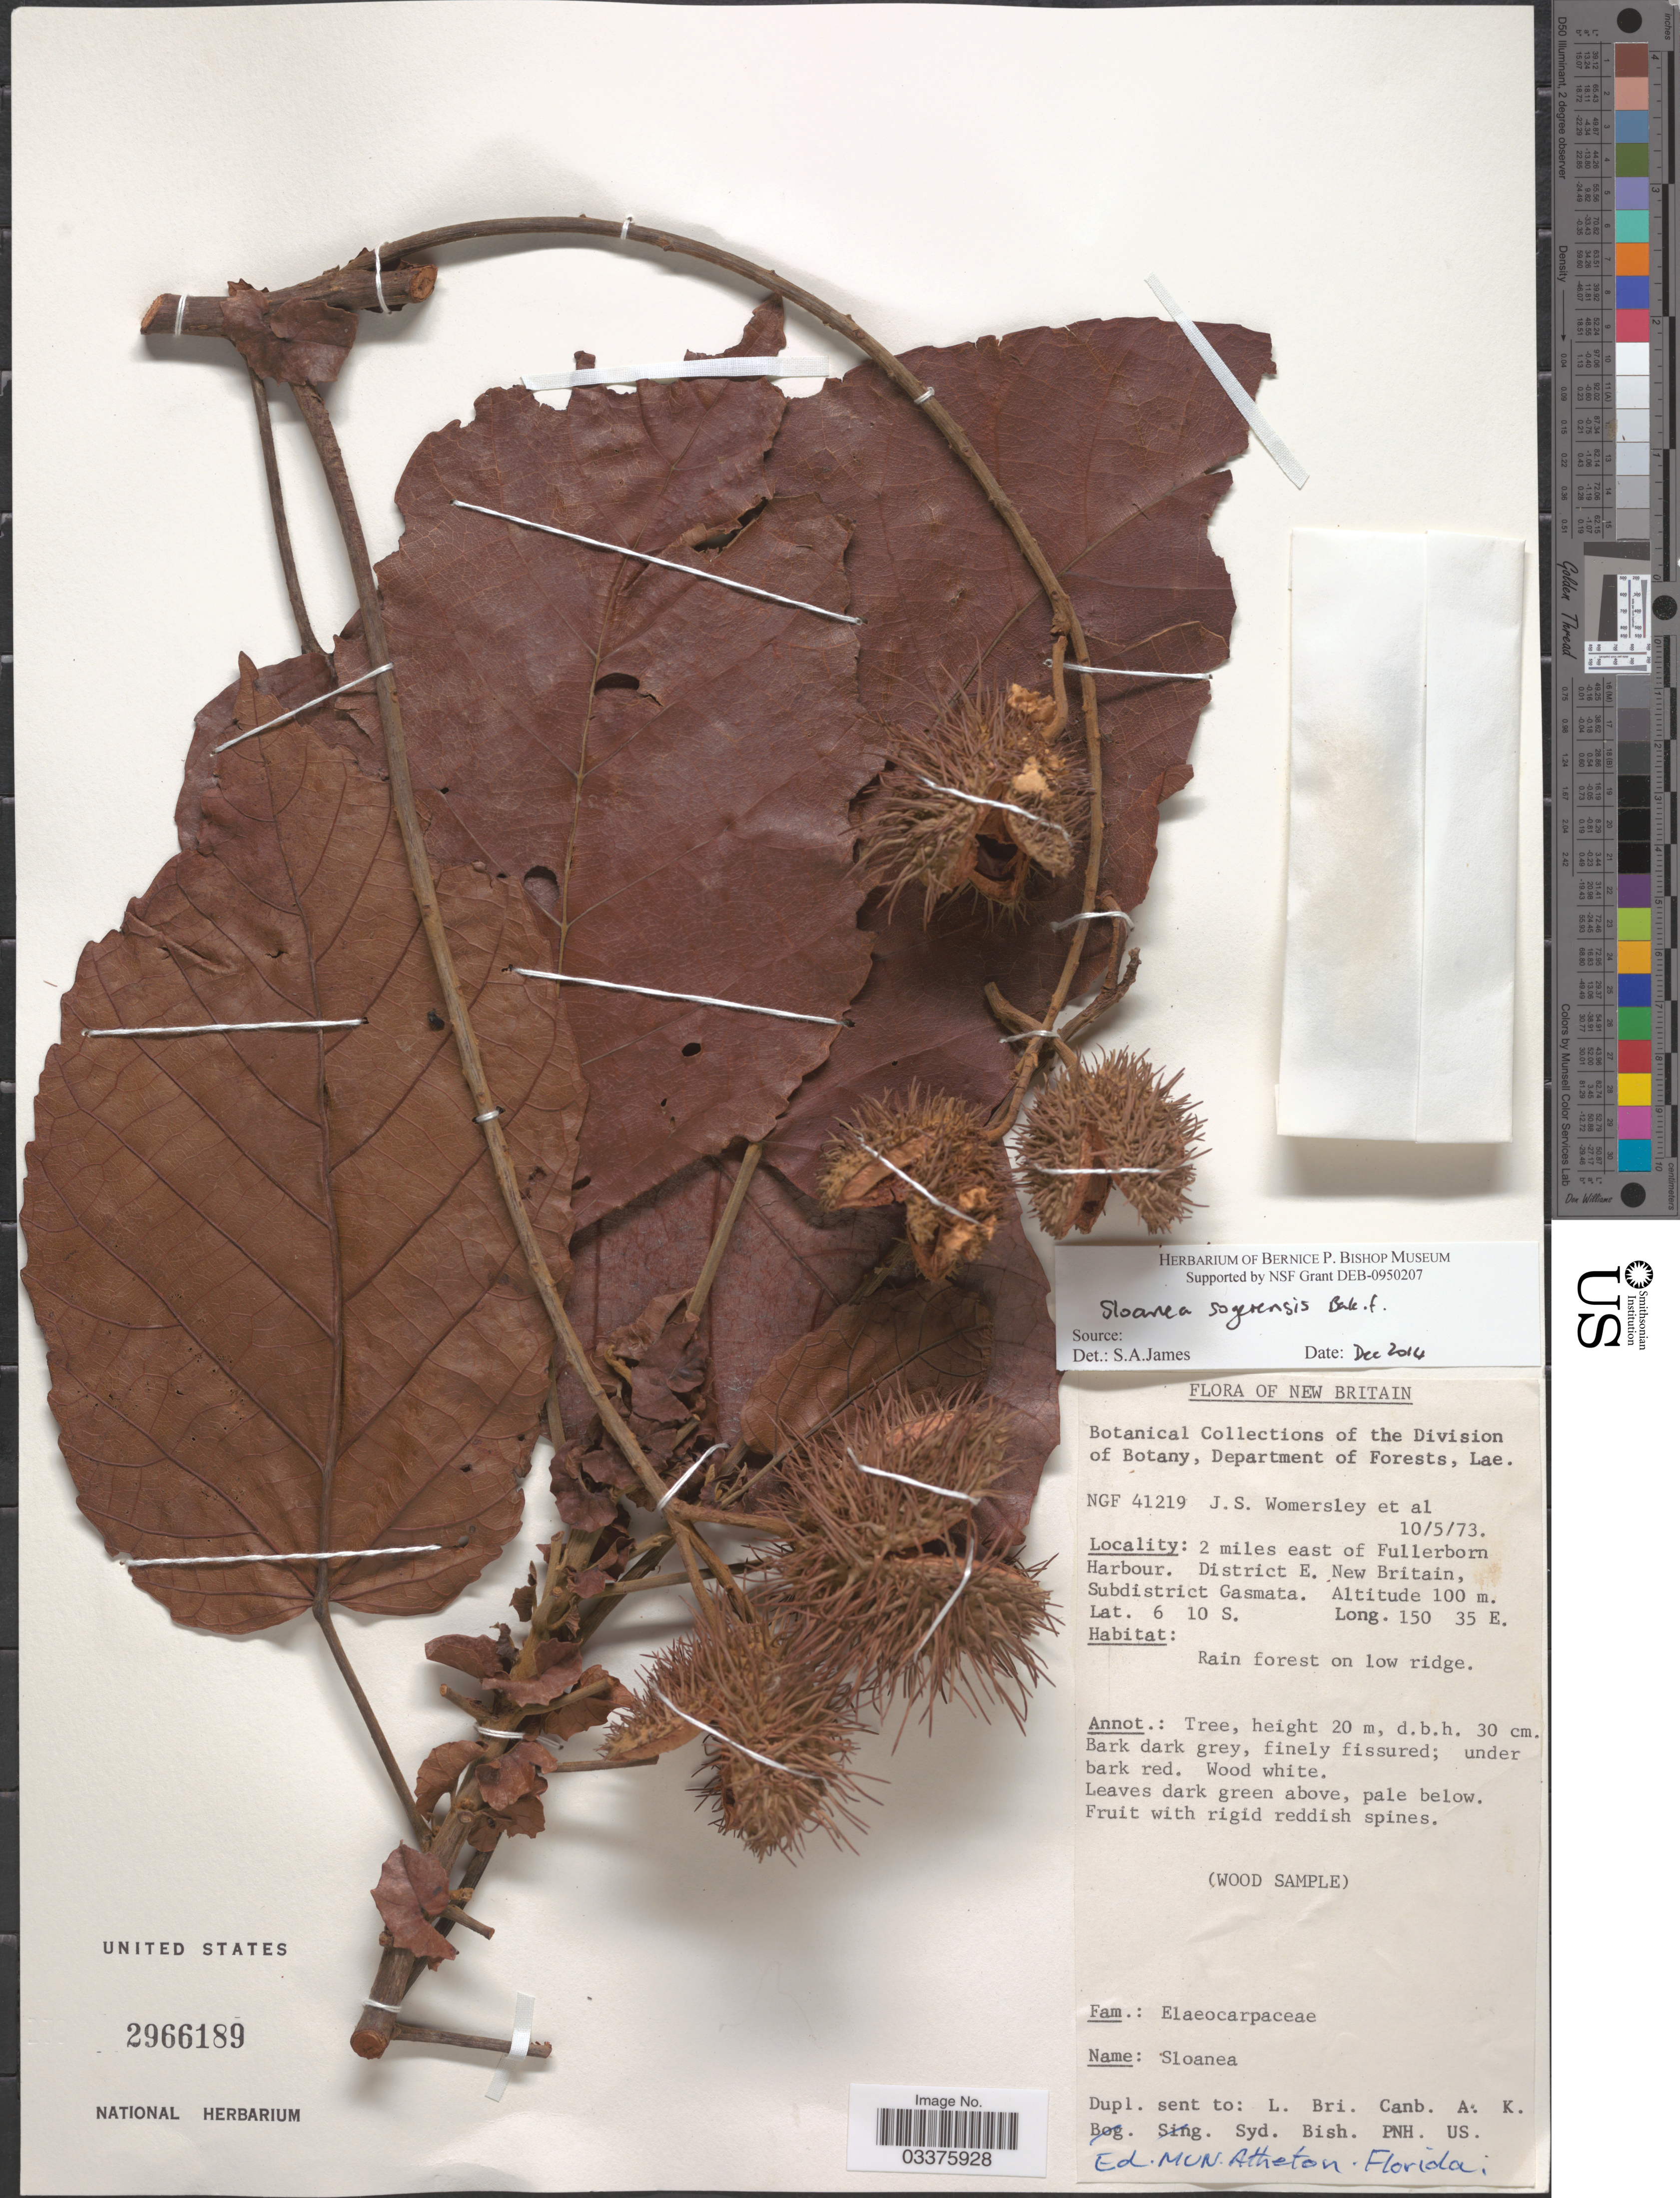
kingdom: Plantae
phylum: Tracheophyta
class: Magnoliopsida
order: Oxalidales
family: Elaeocarpaceae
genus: Sloanea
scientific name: Sloanea sogerensis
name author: Baker f.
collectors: J. S. Womersley & et al.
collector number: NGF 41219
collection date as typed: Transcribed d/m/y: 10/5/73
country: Papua New Guinea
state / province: East New Britain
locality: New Britain. 2 miles east of Fullerborn Harbour. District E. New Britain, Subdistrict Gasmata.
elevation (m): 100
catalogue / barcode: US 2966189